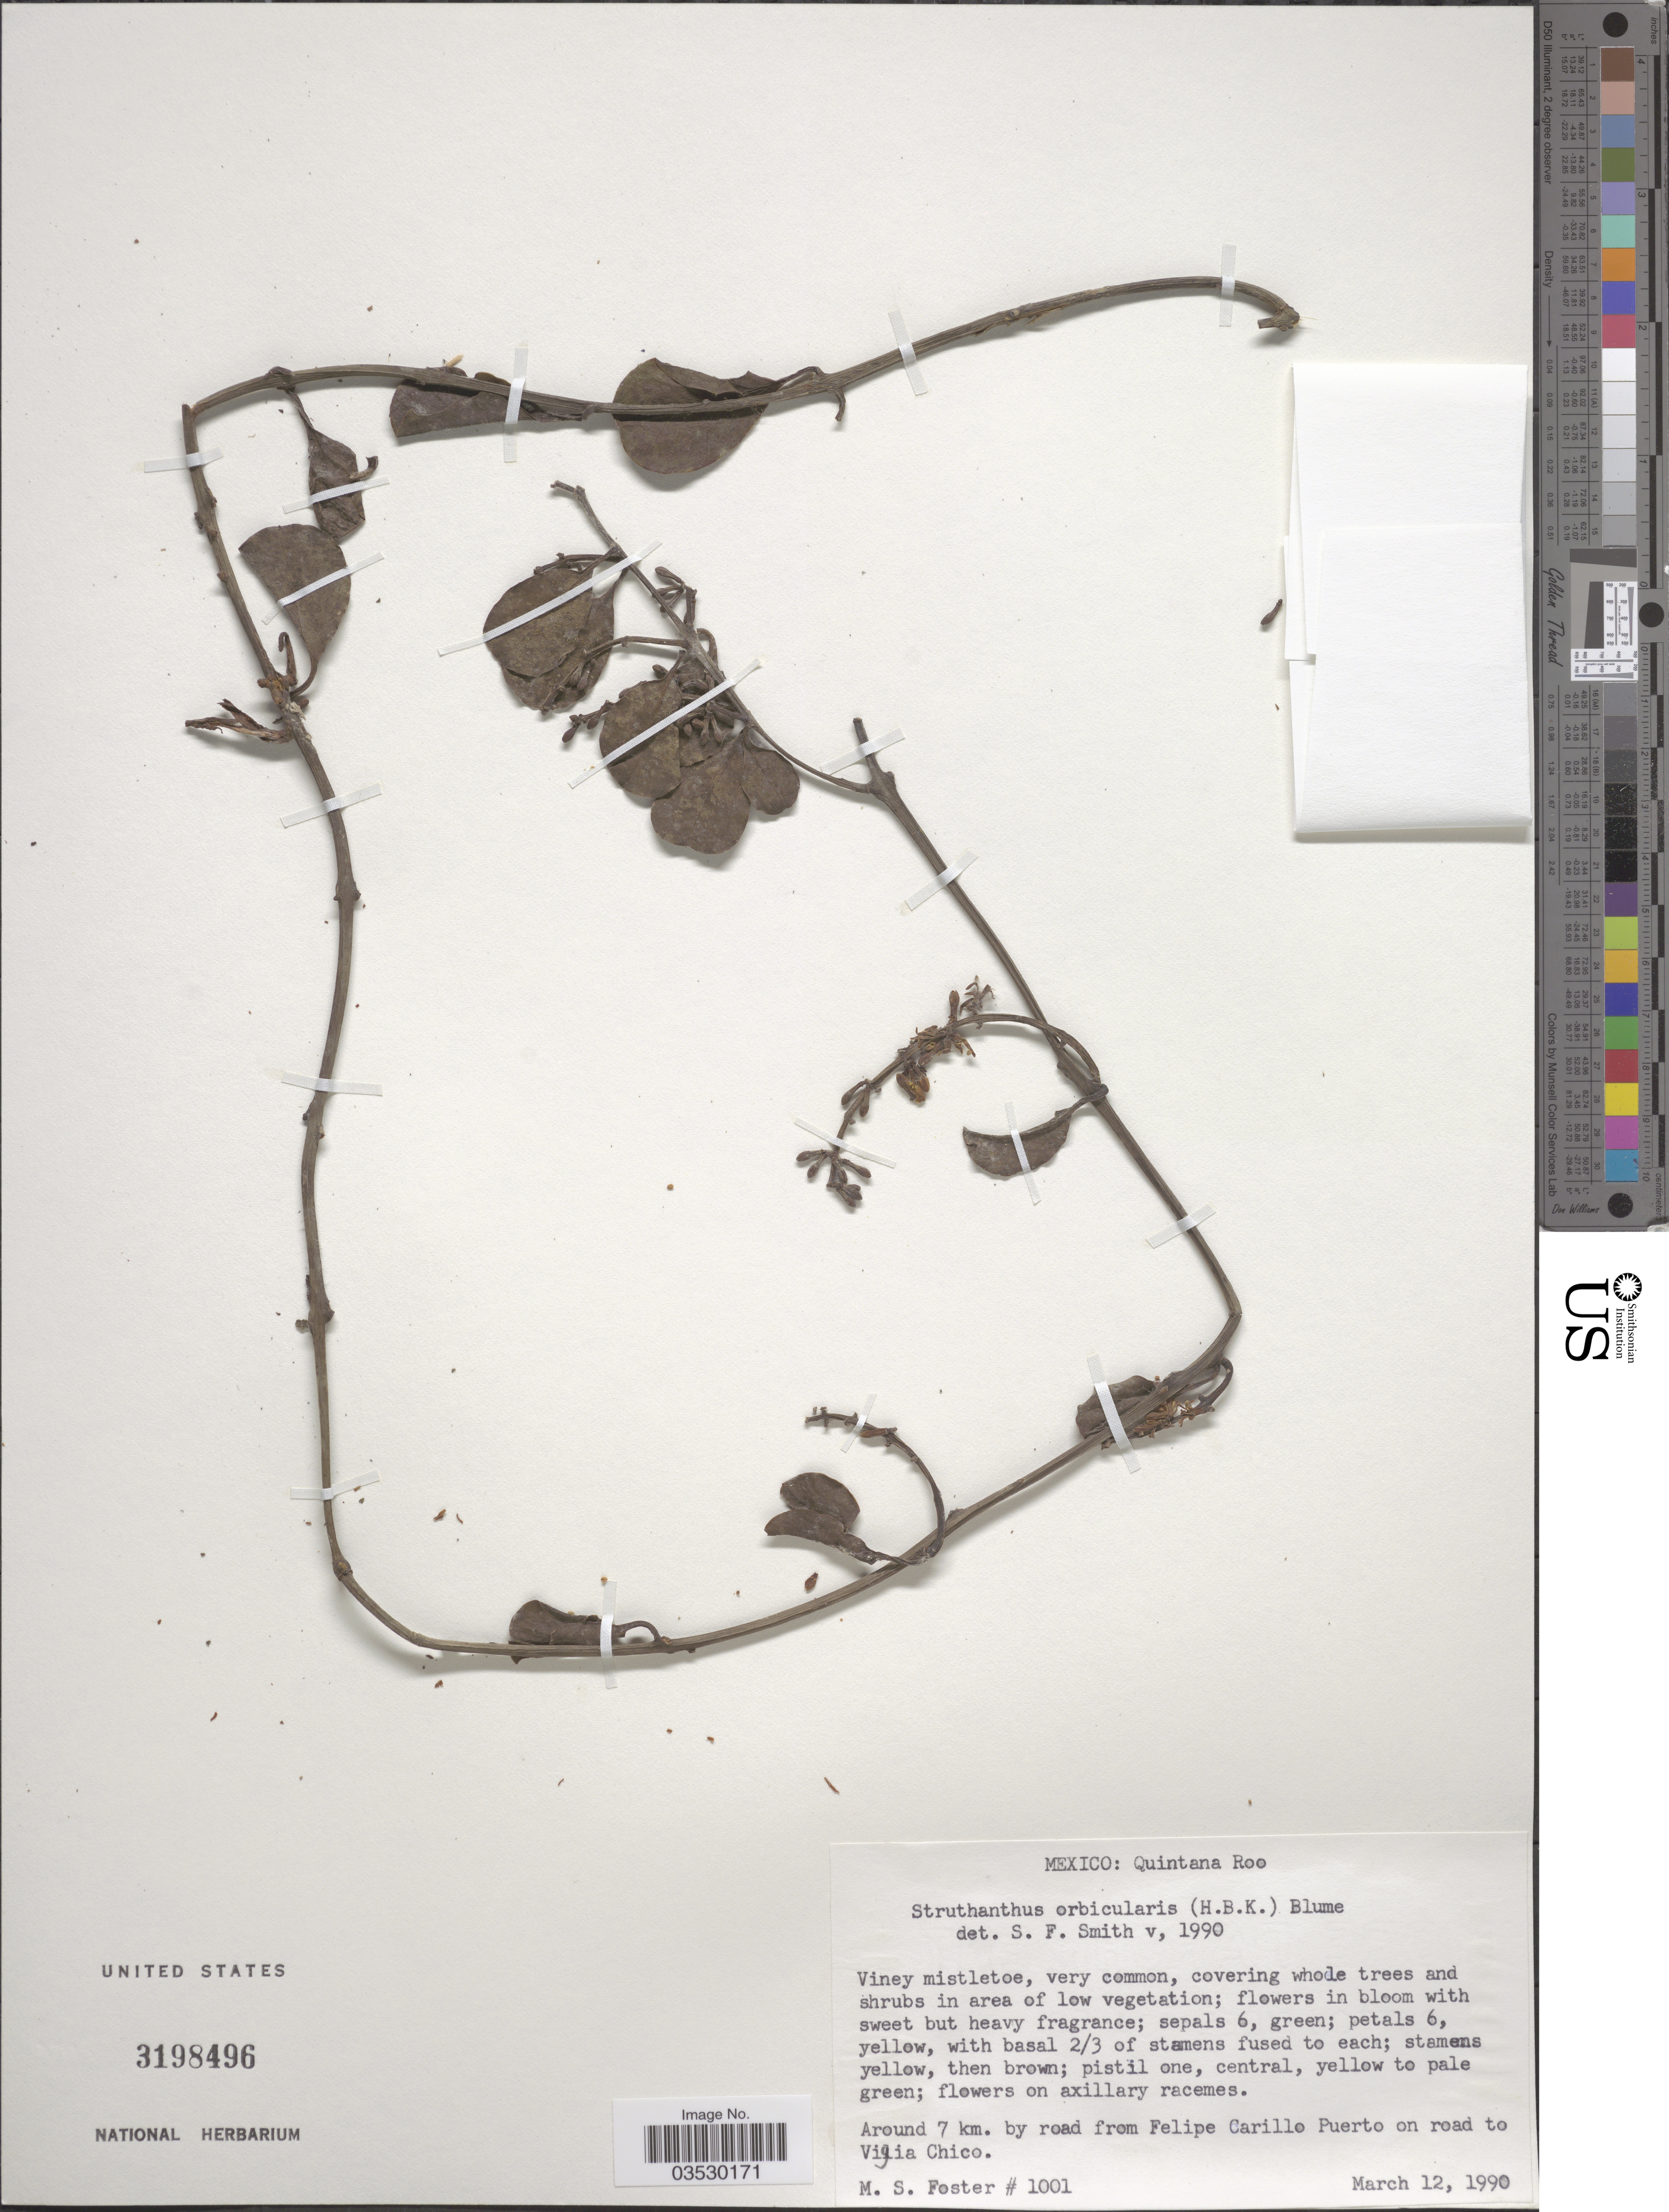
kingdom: Plantae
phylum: Tracheophyta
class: Magnoliopsida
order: Santalales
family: Loranthaceae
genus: Struthanthus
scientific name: Struthanthus orbicularis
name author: (Kunth) Blume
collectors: M. Foster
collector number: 1001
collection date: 1990-03-12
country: Mexico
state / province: Quintana Roo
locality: Around 7 km. by road from Felipe Carillo Puerto on road to Vigia Chico.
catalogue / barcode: US 3198496